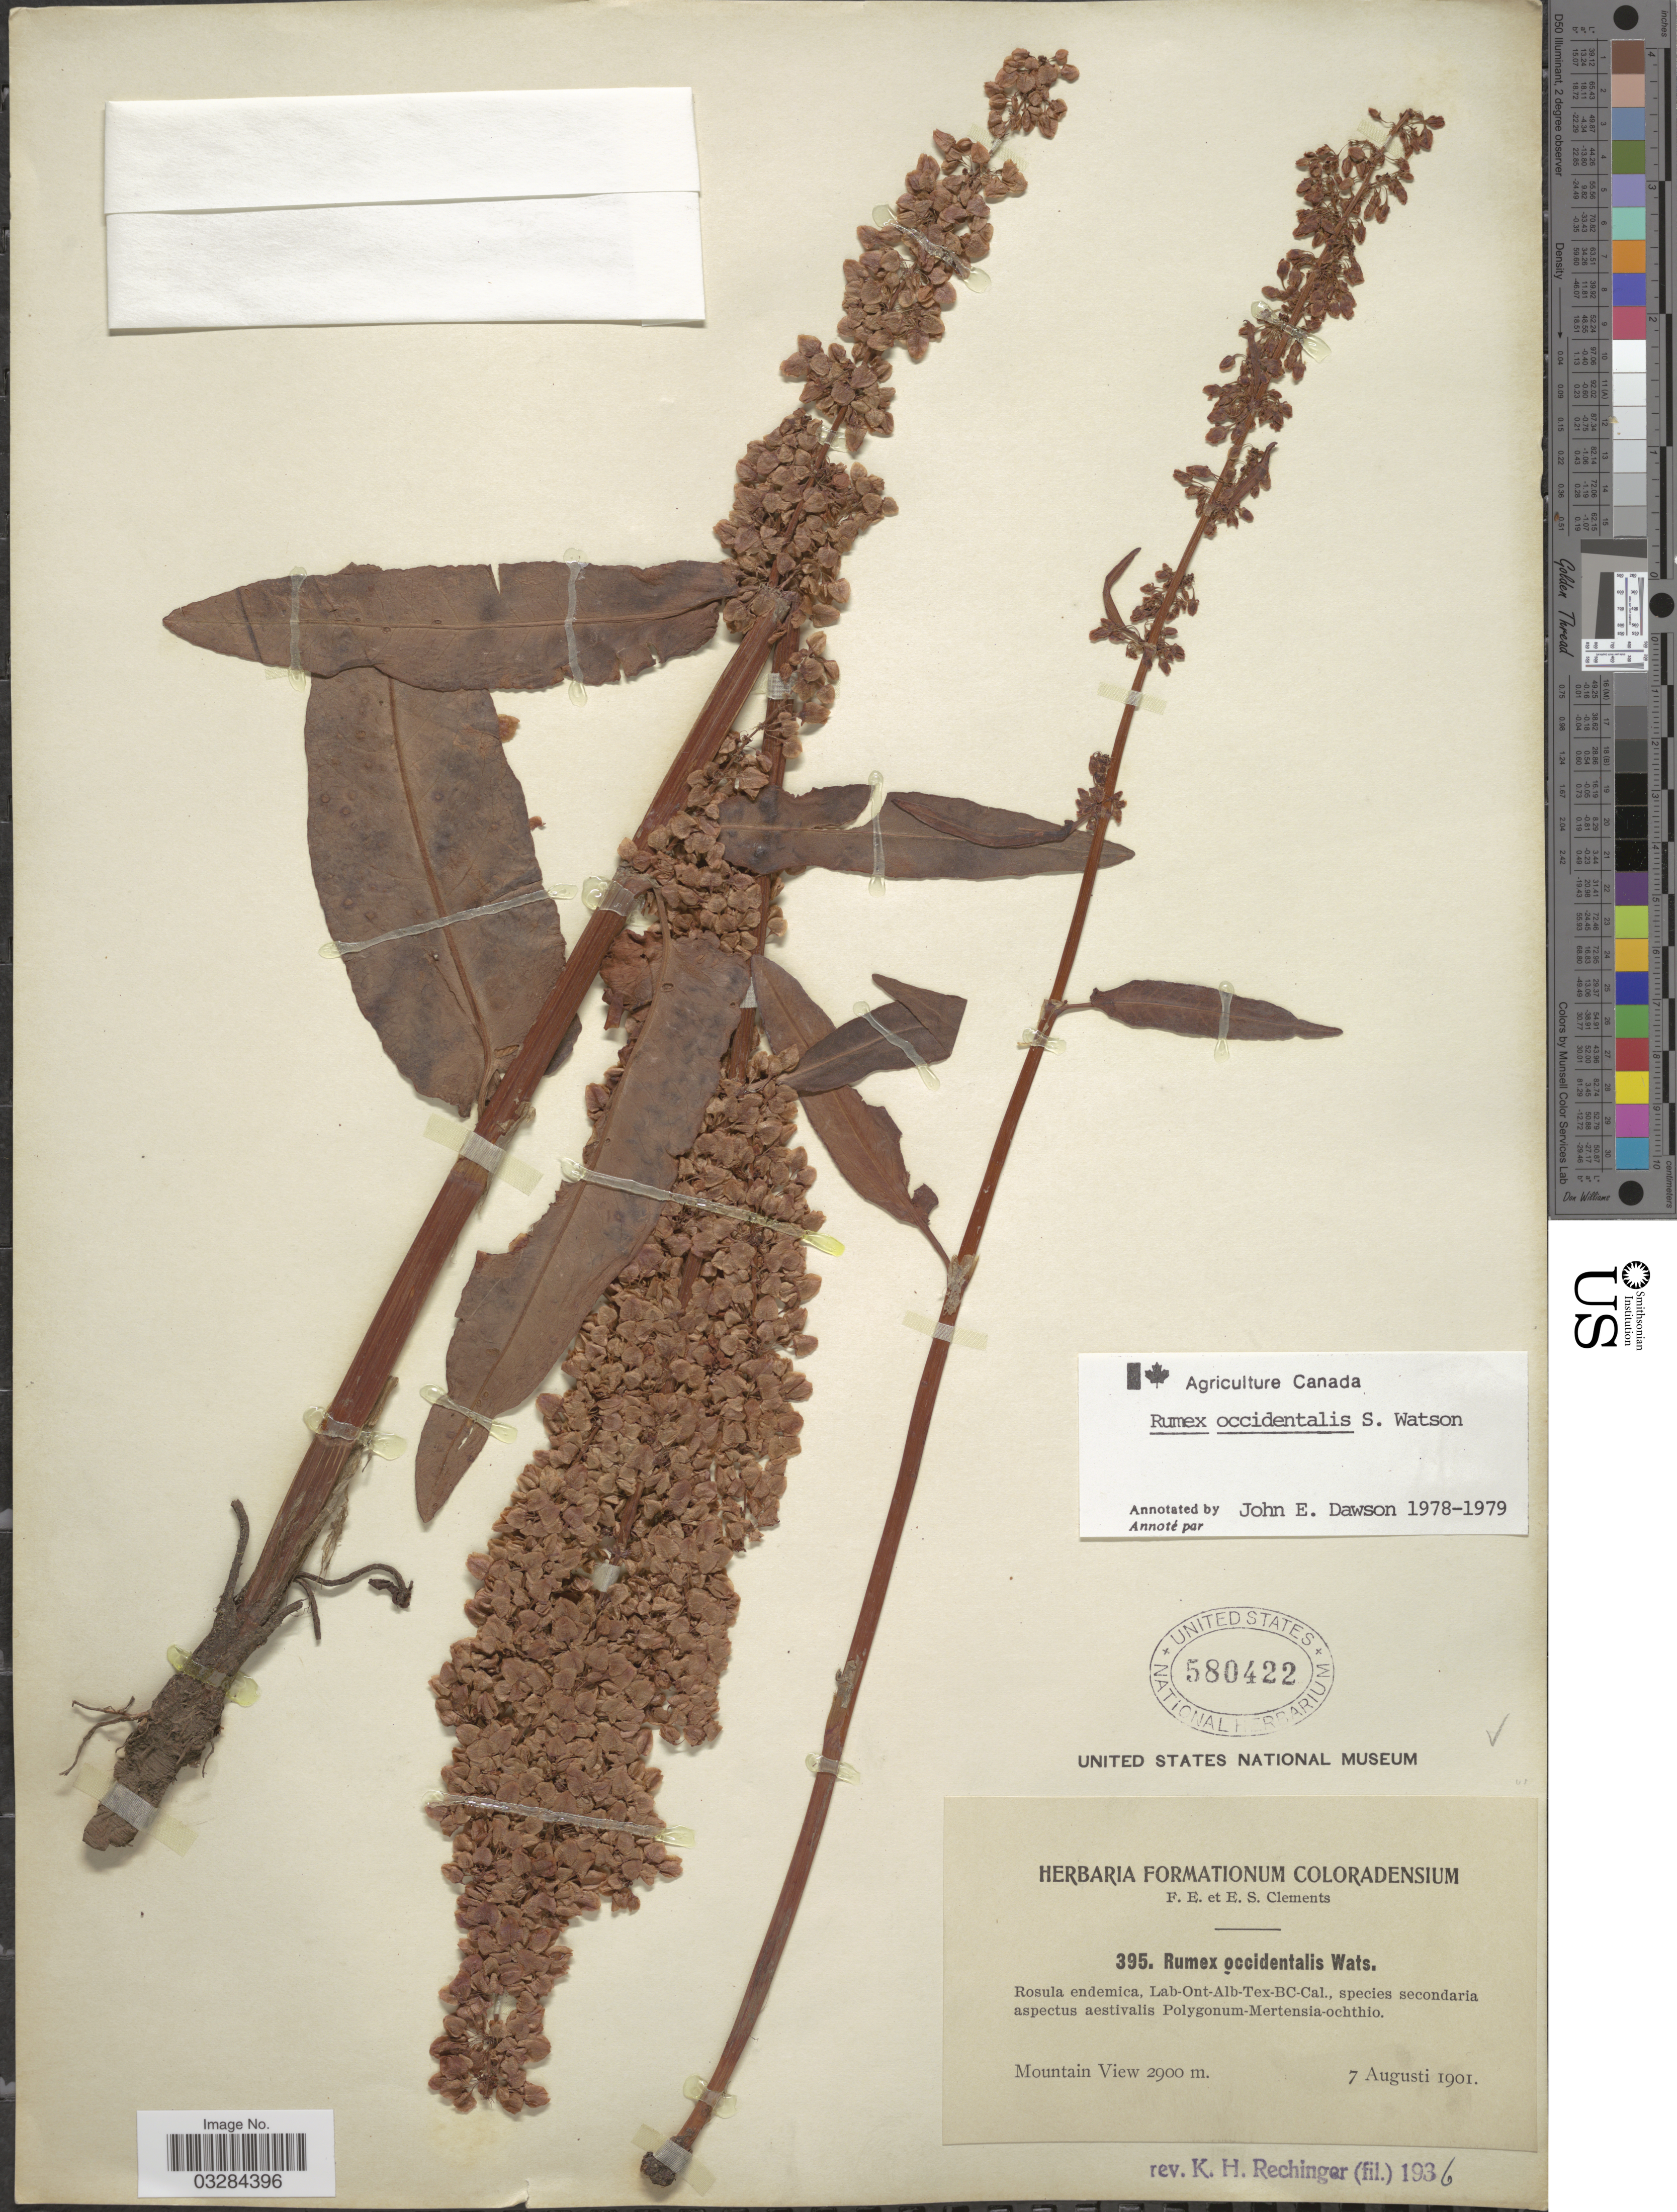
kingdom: Plantae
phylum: Tracheophyta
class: Magnoliopsida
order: Caryophyllales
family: Polygonaceae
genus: Rumex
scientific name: Rumex occidentalis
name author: S. Watson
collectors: F. E. Clements & E. S. Clements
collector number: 395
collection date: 1901-08-07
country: United States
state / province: Colorado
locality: Mountain View.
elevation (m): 2900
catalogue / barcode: US 580422